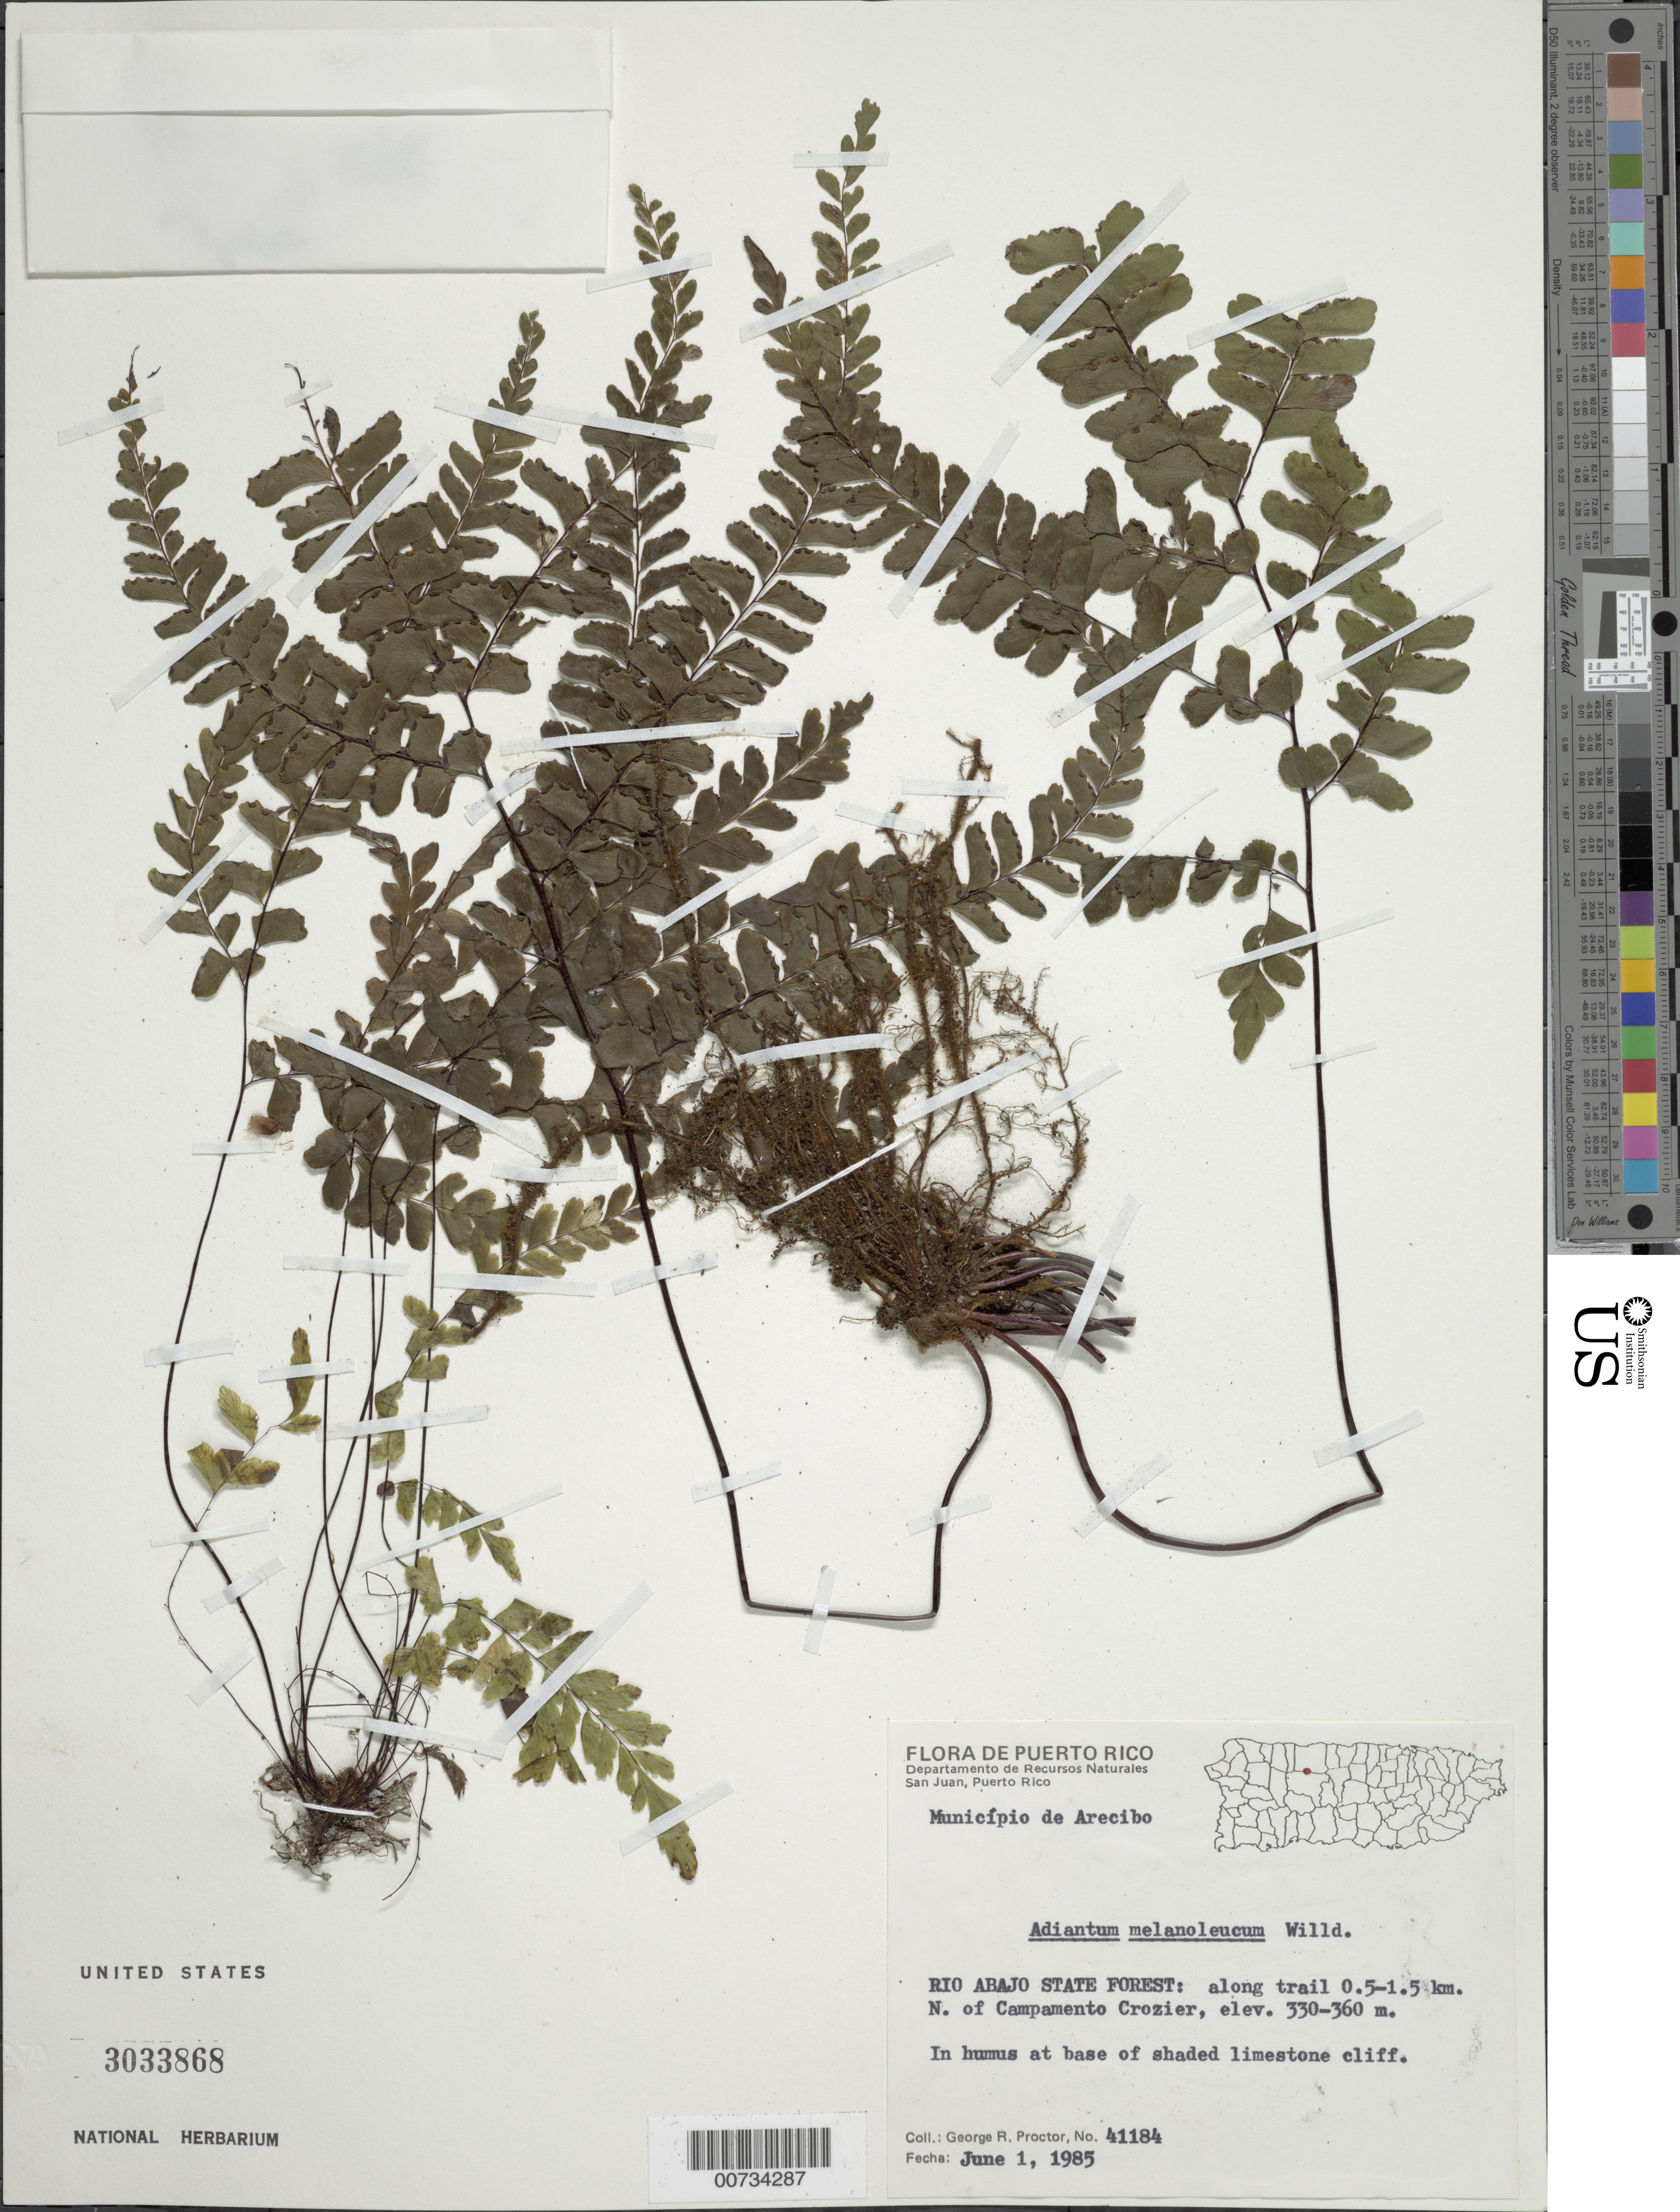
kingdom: Plantae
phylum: Tracheophyta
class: Polypodiopsida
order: Polypodiales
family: Pteridaceae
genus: Adiantum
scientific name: Adiantum melanoleucum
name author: Willd.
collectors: G. R. Proctor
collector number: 41184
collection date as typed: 01 Jun 1985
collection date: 1985-06-01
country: Puerto Rico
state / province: Arecibo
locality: Rio Abajo State Forest: along trail 0.5-1.5 km N of Campamento Crozier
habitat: In humus at base of shaded limestone cliff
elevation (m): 330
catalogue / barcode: US 3033868